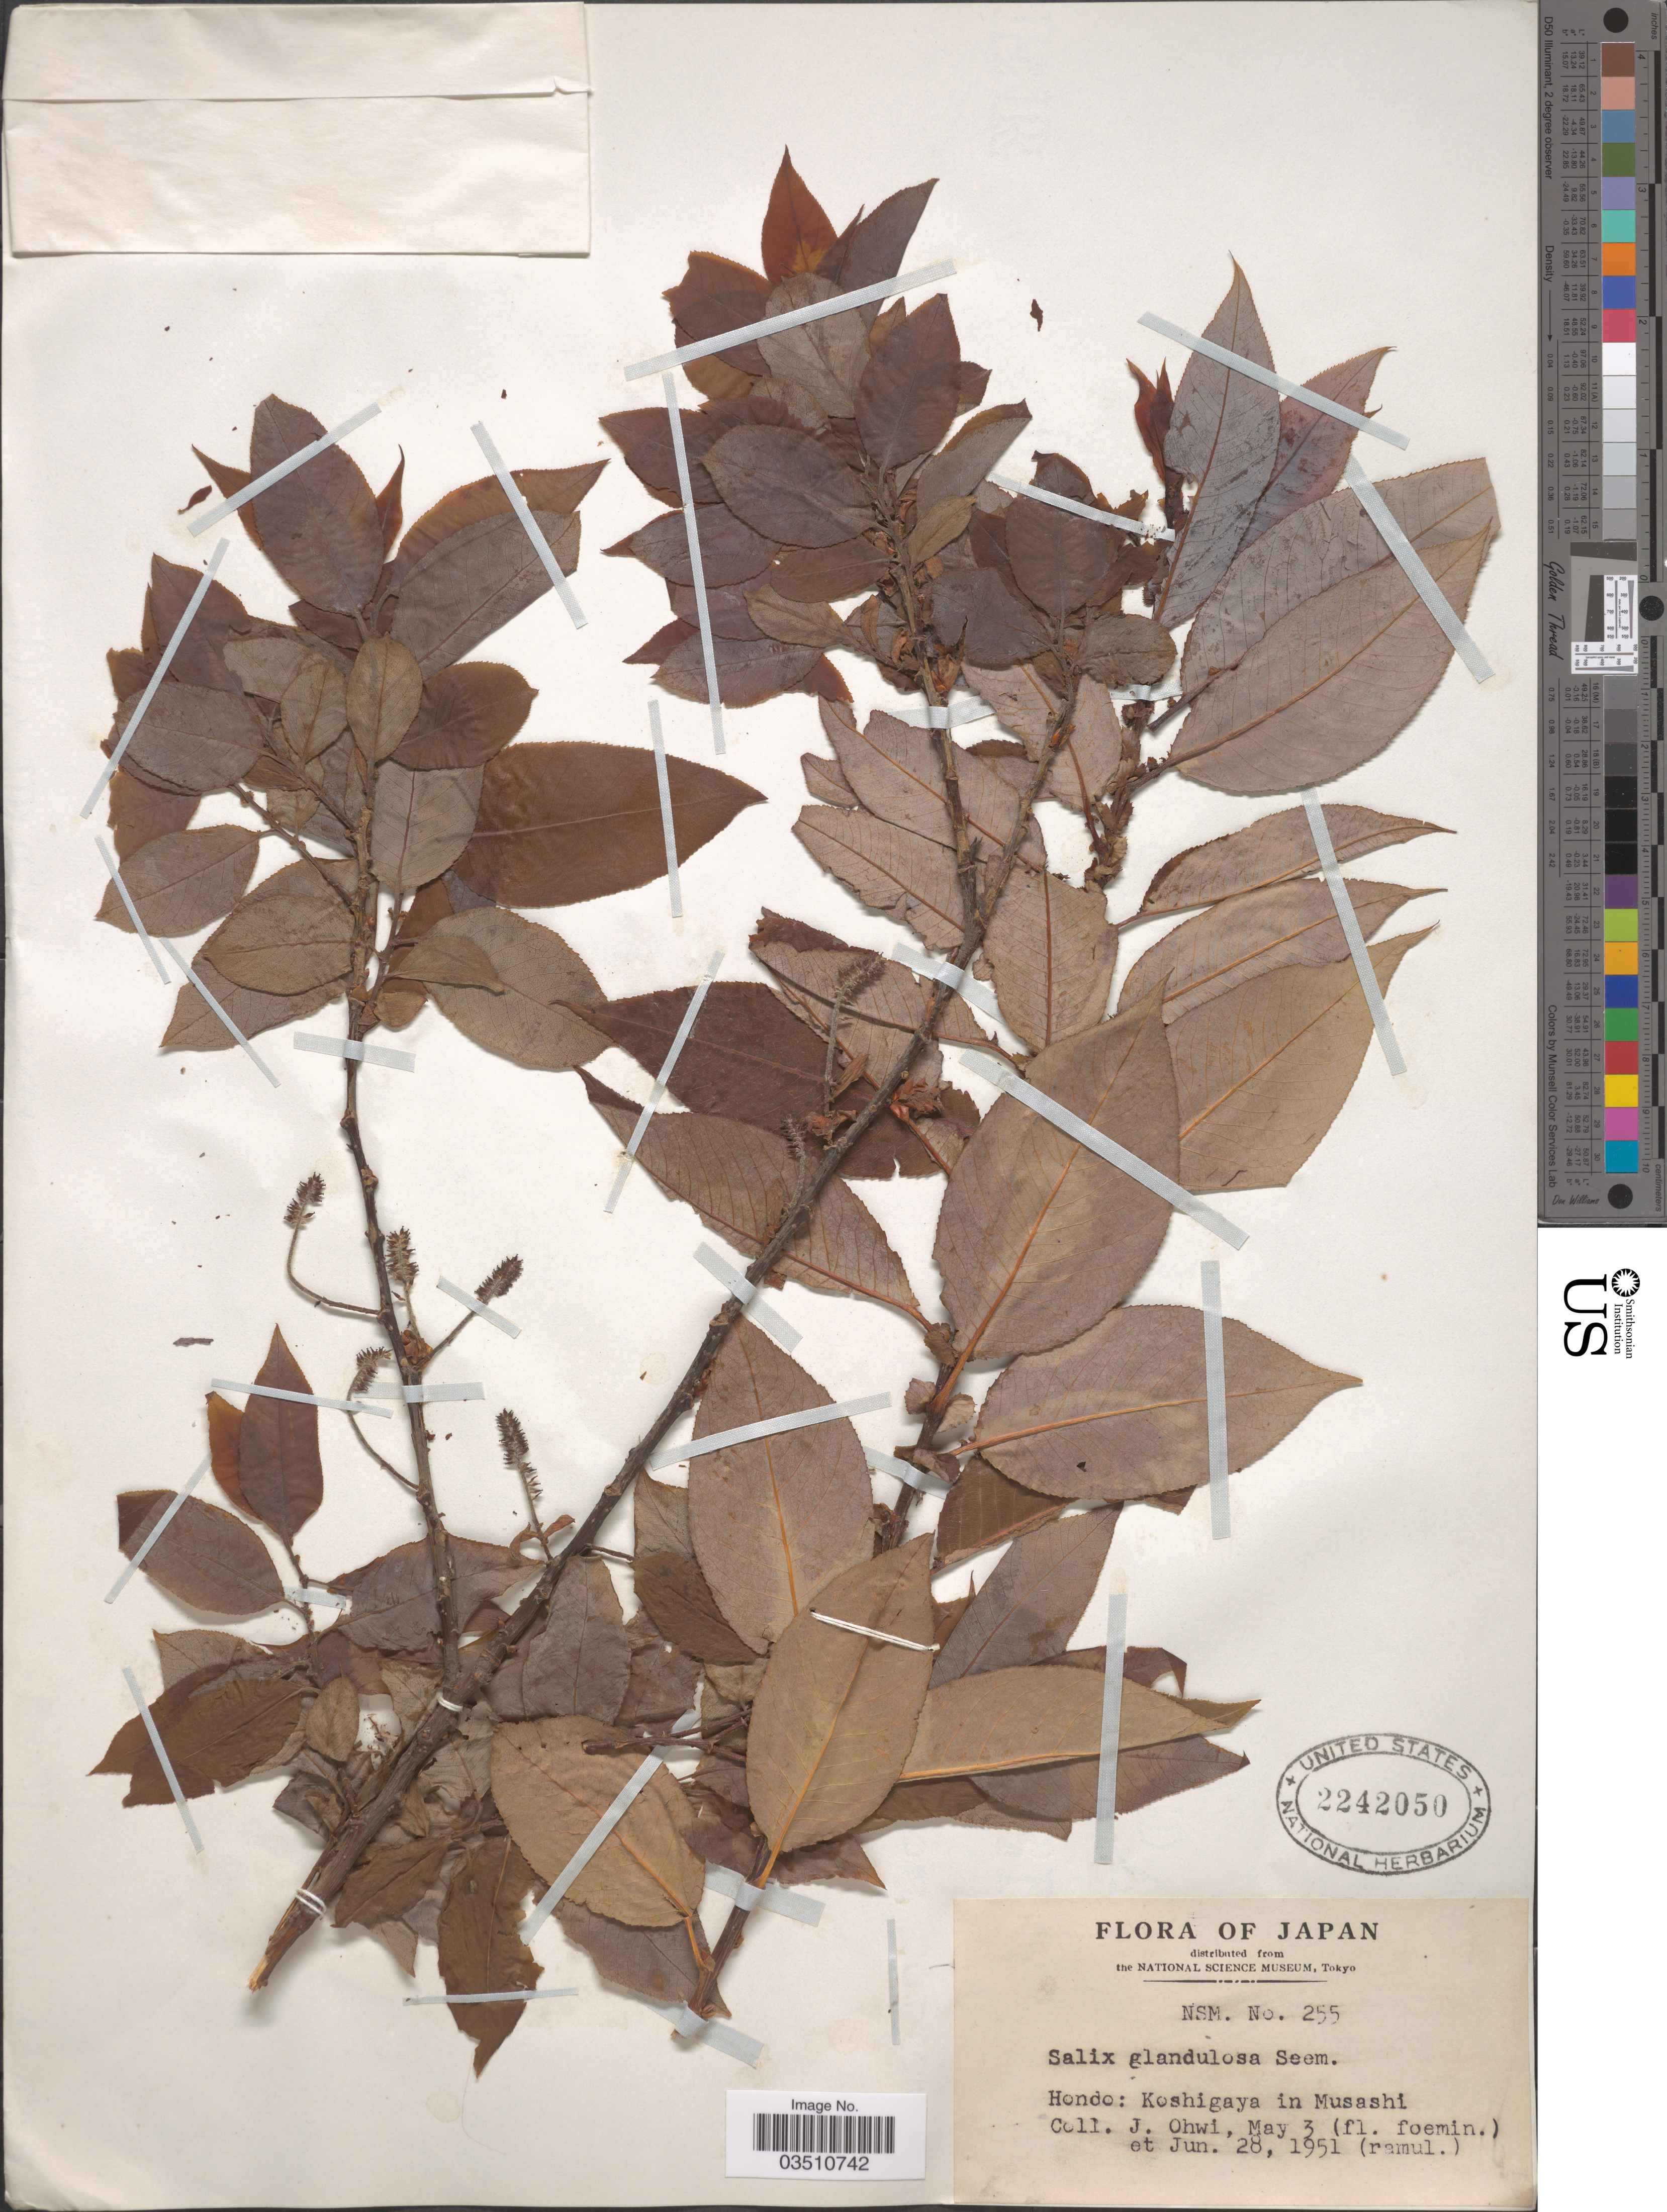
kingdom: Plantae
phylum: Tracheophyta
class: Magnoliopsida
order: Malpighiales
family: Salicaceae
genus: Salix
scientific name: Salix glandulosa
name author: Seemen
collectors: J. Ohwi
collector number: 255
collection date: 1951-05-03/1951-06-28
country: Japan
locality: Hondo: Koshigaya in Musashi.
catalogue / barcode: US 2242050